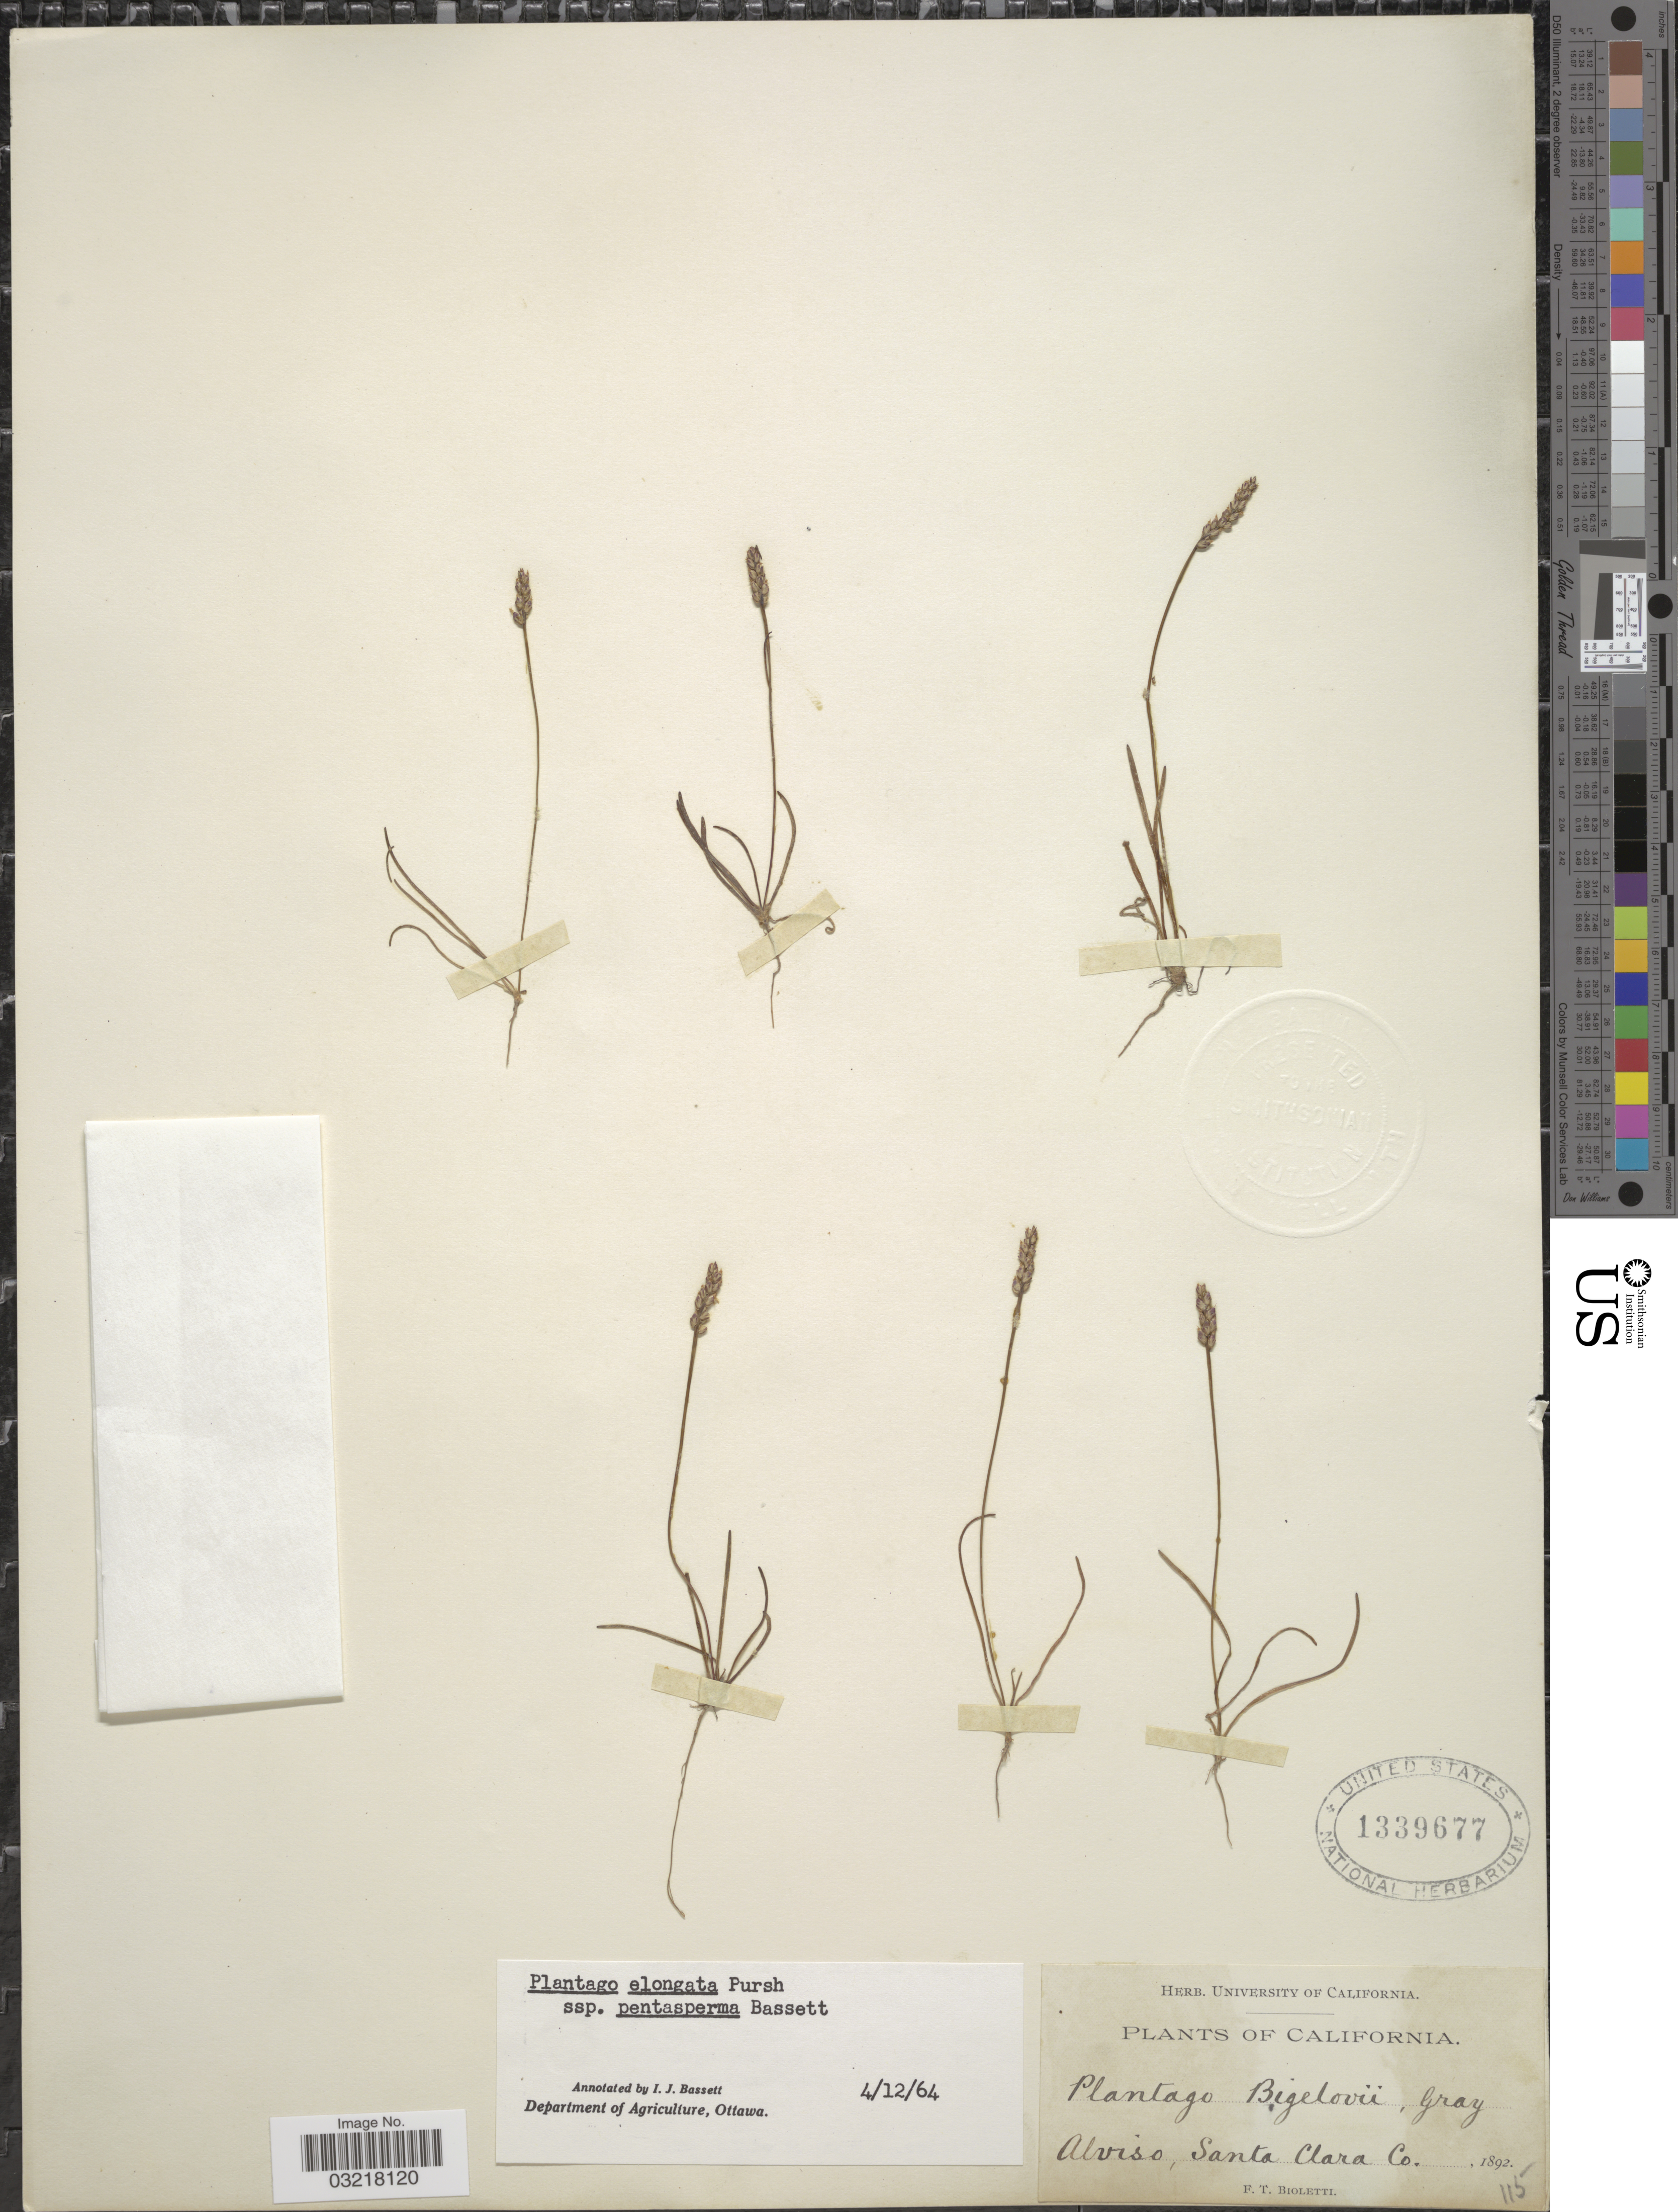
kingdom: Plantae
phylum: Tracheophyta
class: Magnoliopsida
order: Lamiales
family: Plantaginaceae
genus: Plantago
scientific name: Plantago elongata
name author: Pursh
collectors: F. T. Bioletti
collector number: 115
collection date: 1892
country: United States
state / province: California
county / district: Santa Clara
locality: Alviso, Santa Clara Co.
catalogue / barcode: US 1339677